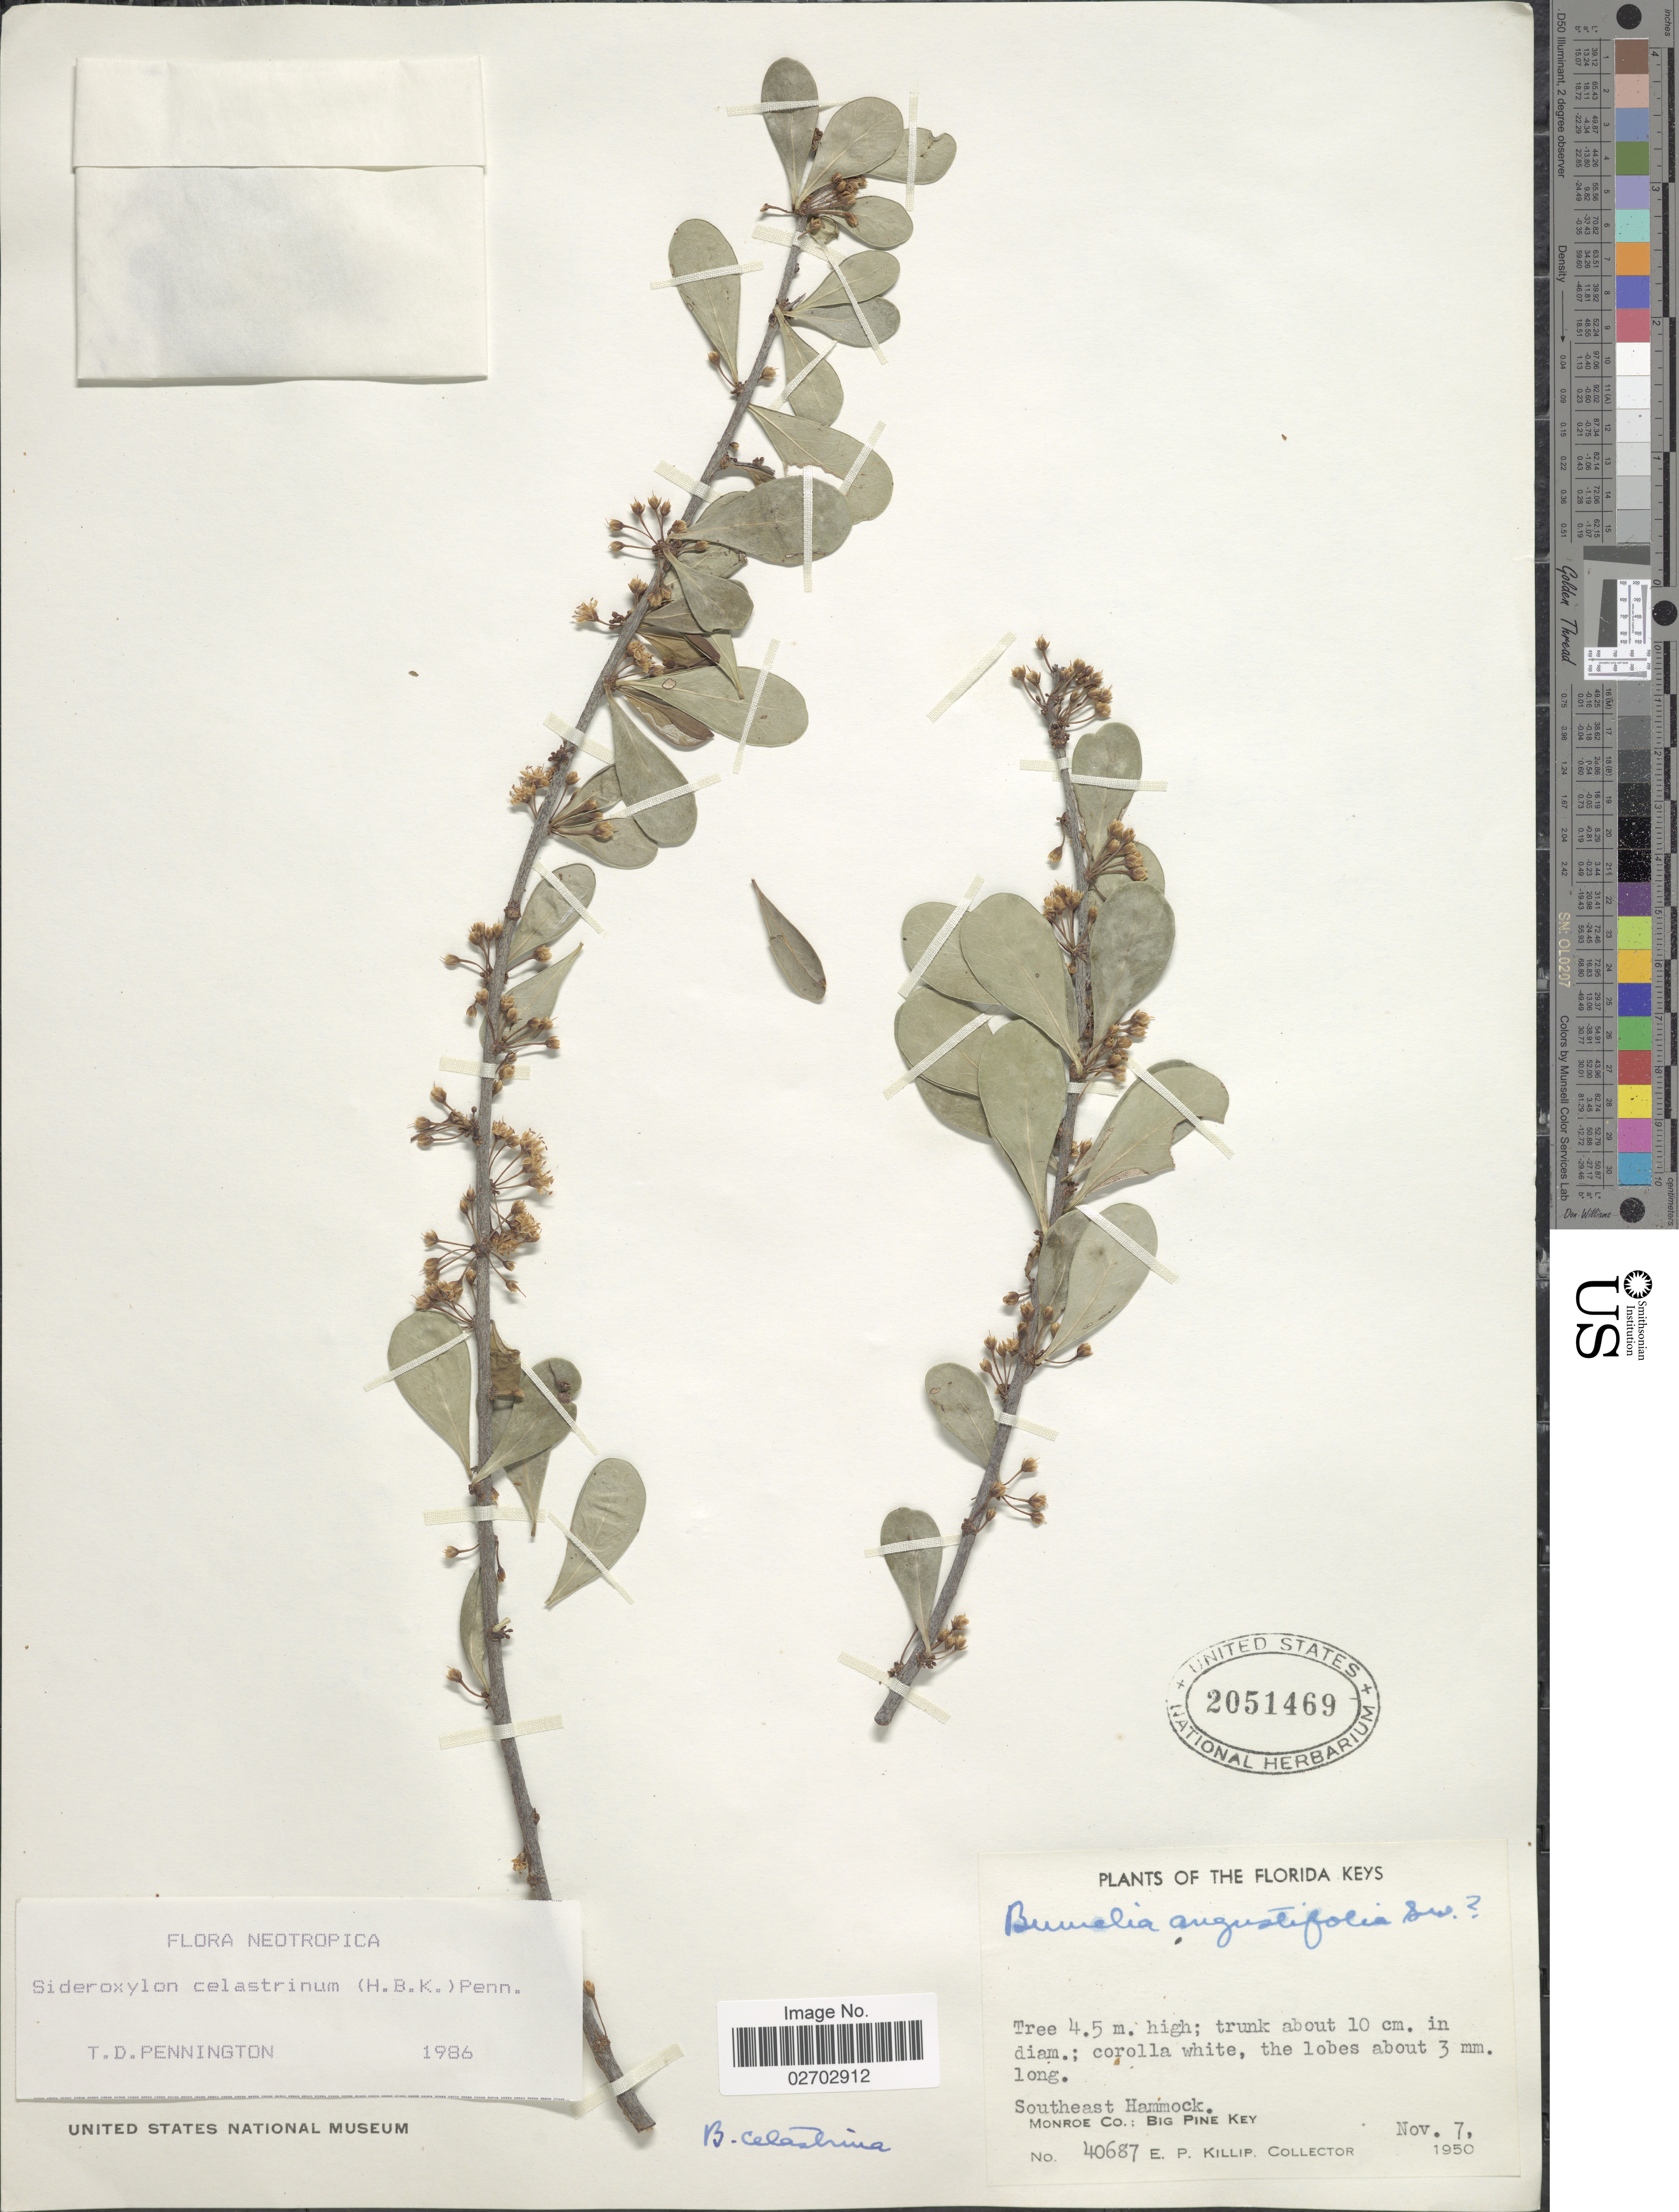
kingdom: Plantae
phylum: Tracheophyta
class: Magnoliopsida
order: Ericales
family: Sapotaceae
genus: Sideroxylon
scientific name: Sideroxylon celastrinum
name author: (Kunth) T.D. Penn.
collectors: E. P. Killip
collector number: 40687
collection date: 1950-11-07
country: United States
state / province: Florida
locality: Southeast Hammock. Monroe Co.: Big Pine Key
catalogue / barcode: US 2051469